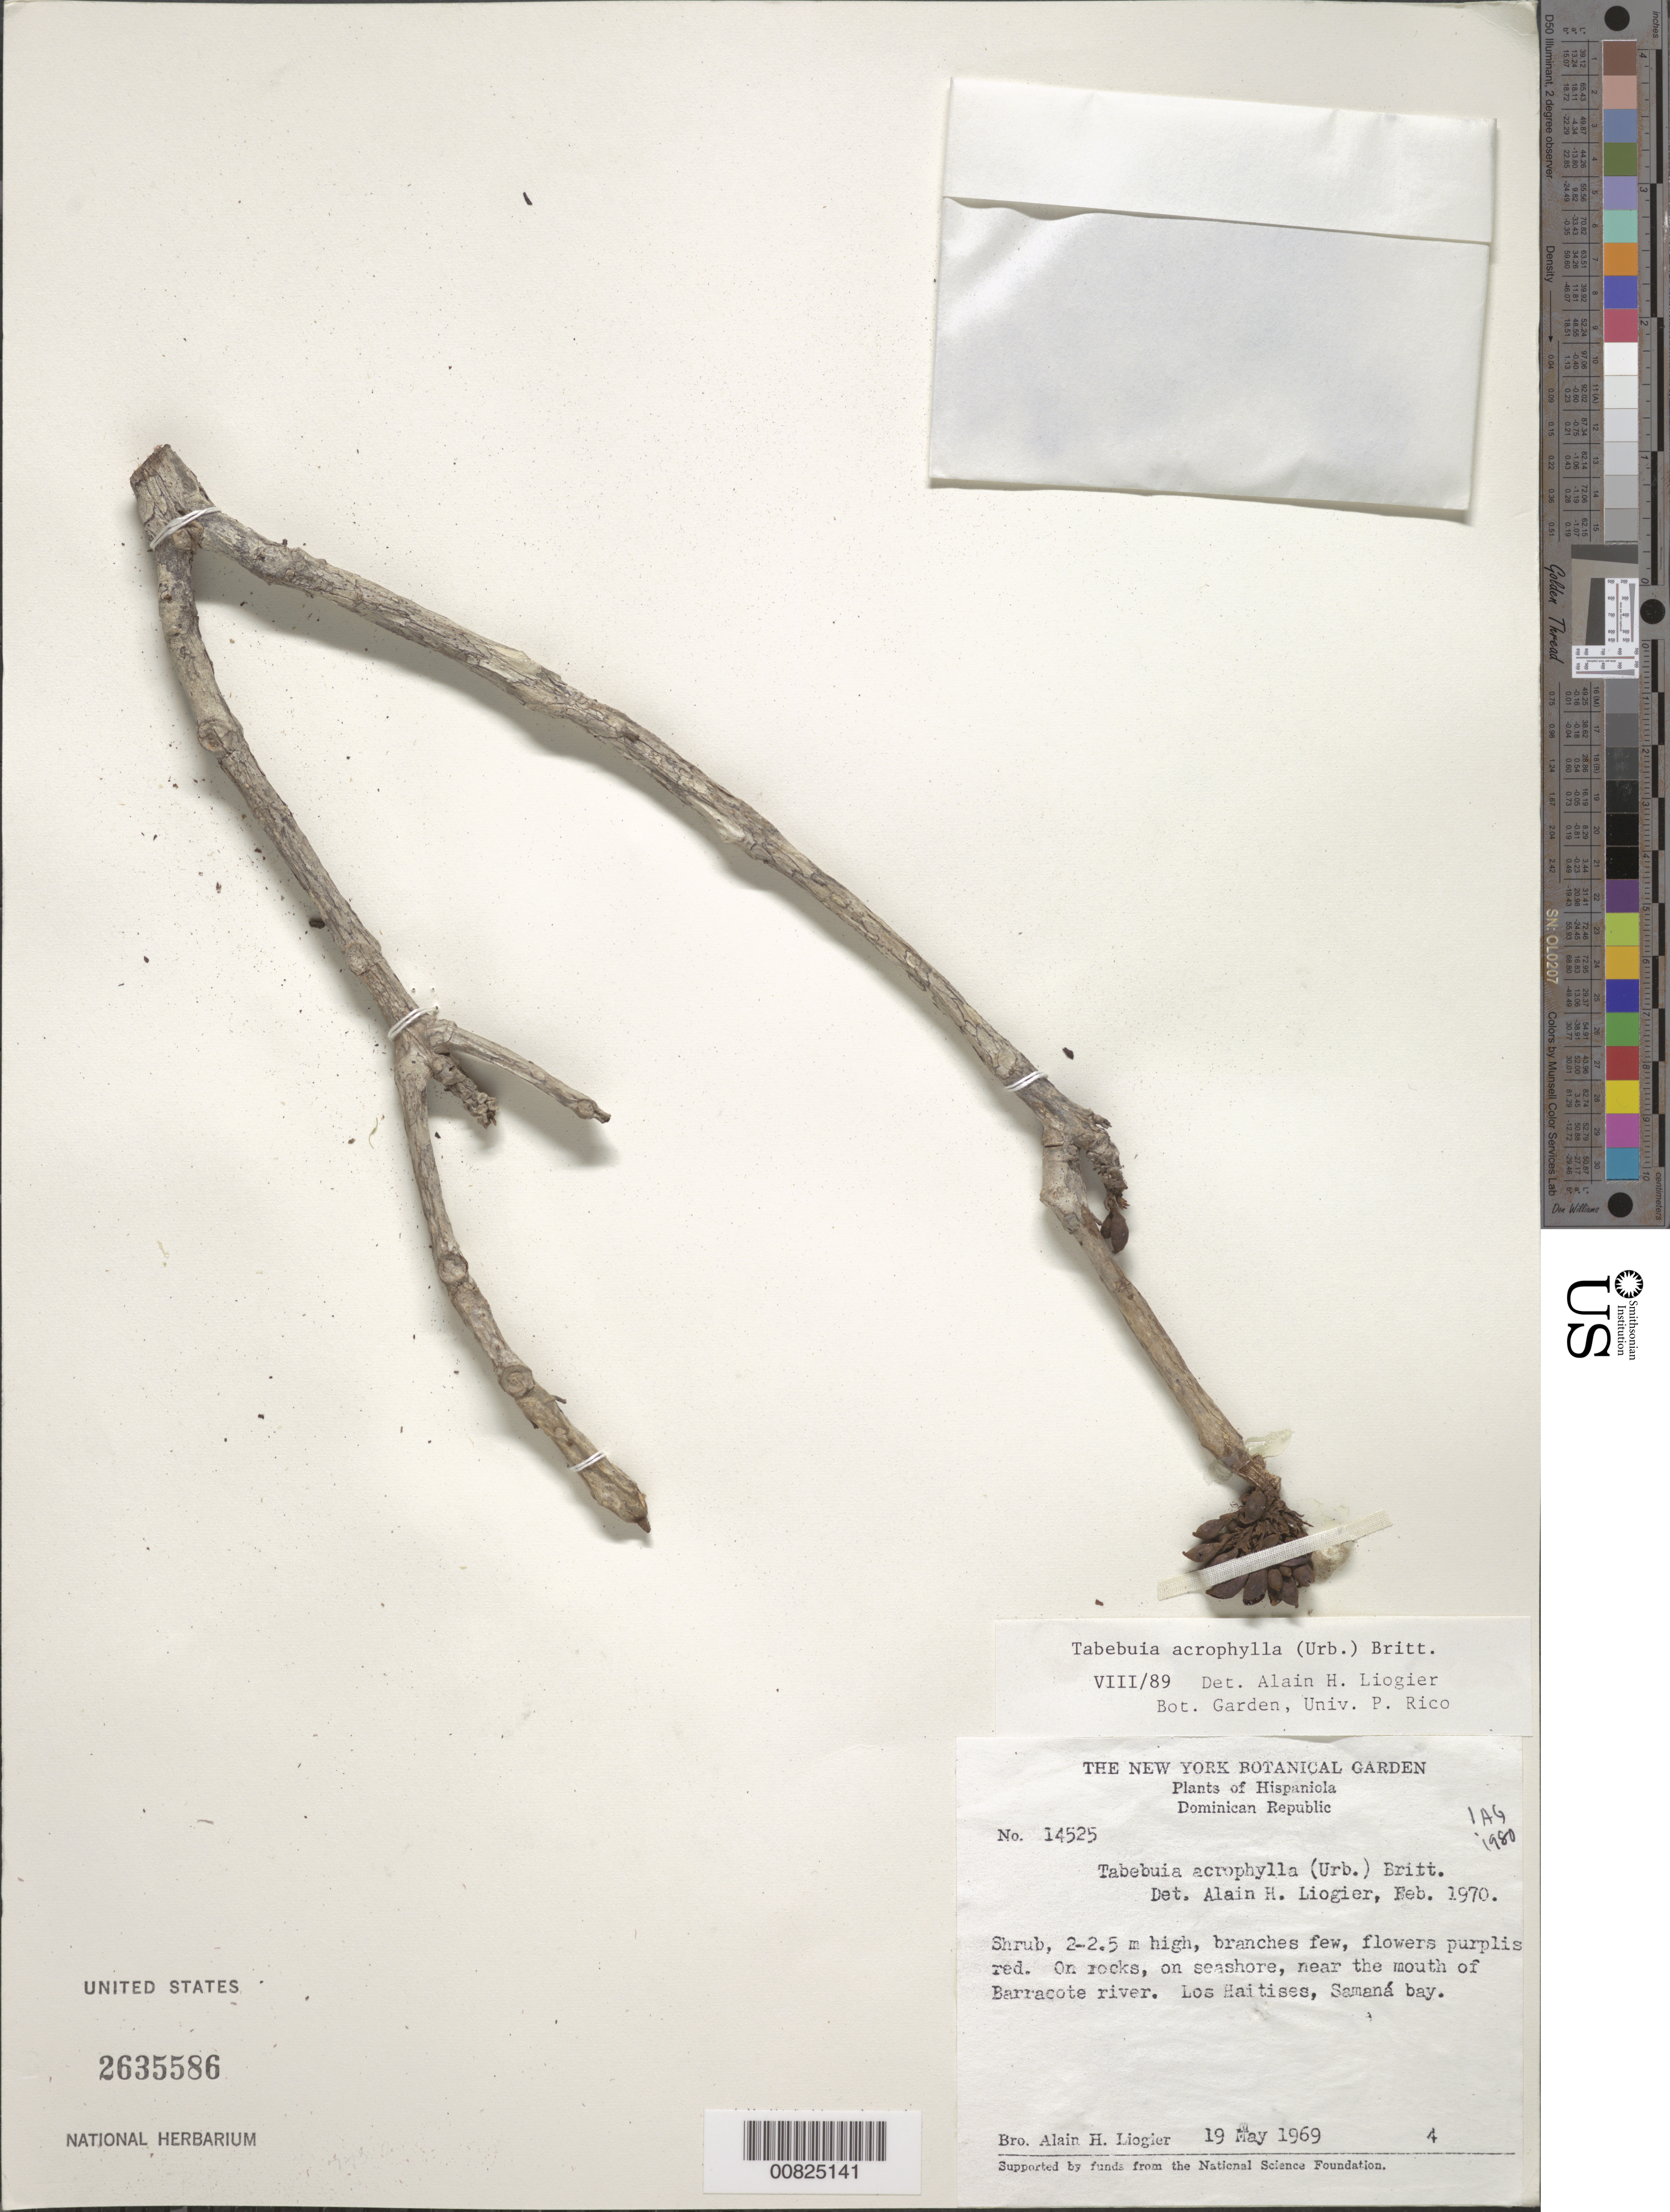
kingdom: Plantae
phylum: Tracheophyta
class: Magnoliopsida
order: Lamiales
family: Bignoniaceae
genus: Tabebuia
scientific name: Tabebuia acrophylla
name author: (Urb.) Britton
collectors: A. H. Liogier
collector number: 14525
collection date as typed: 19 May 1969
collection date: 1969-05-19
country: Dominican Republic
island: Hispaniola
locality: Los Haitises, Samaná Bay, mouth of Barracote River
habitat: On rocks on seashore near mouth of river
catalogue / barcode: US 2635586